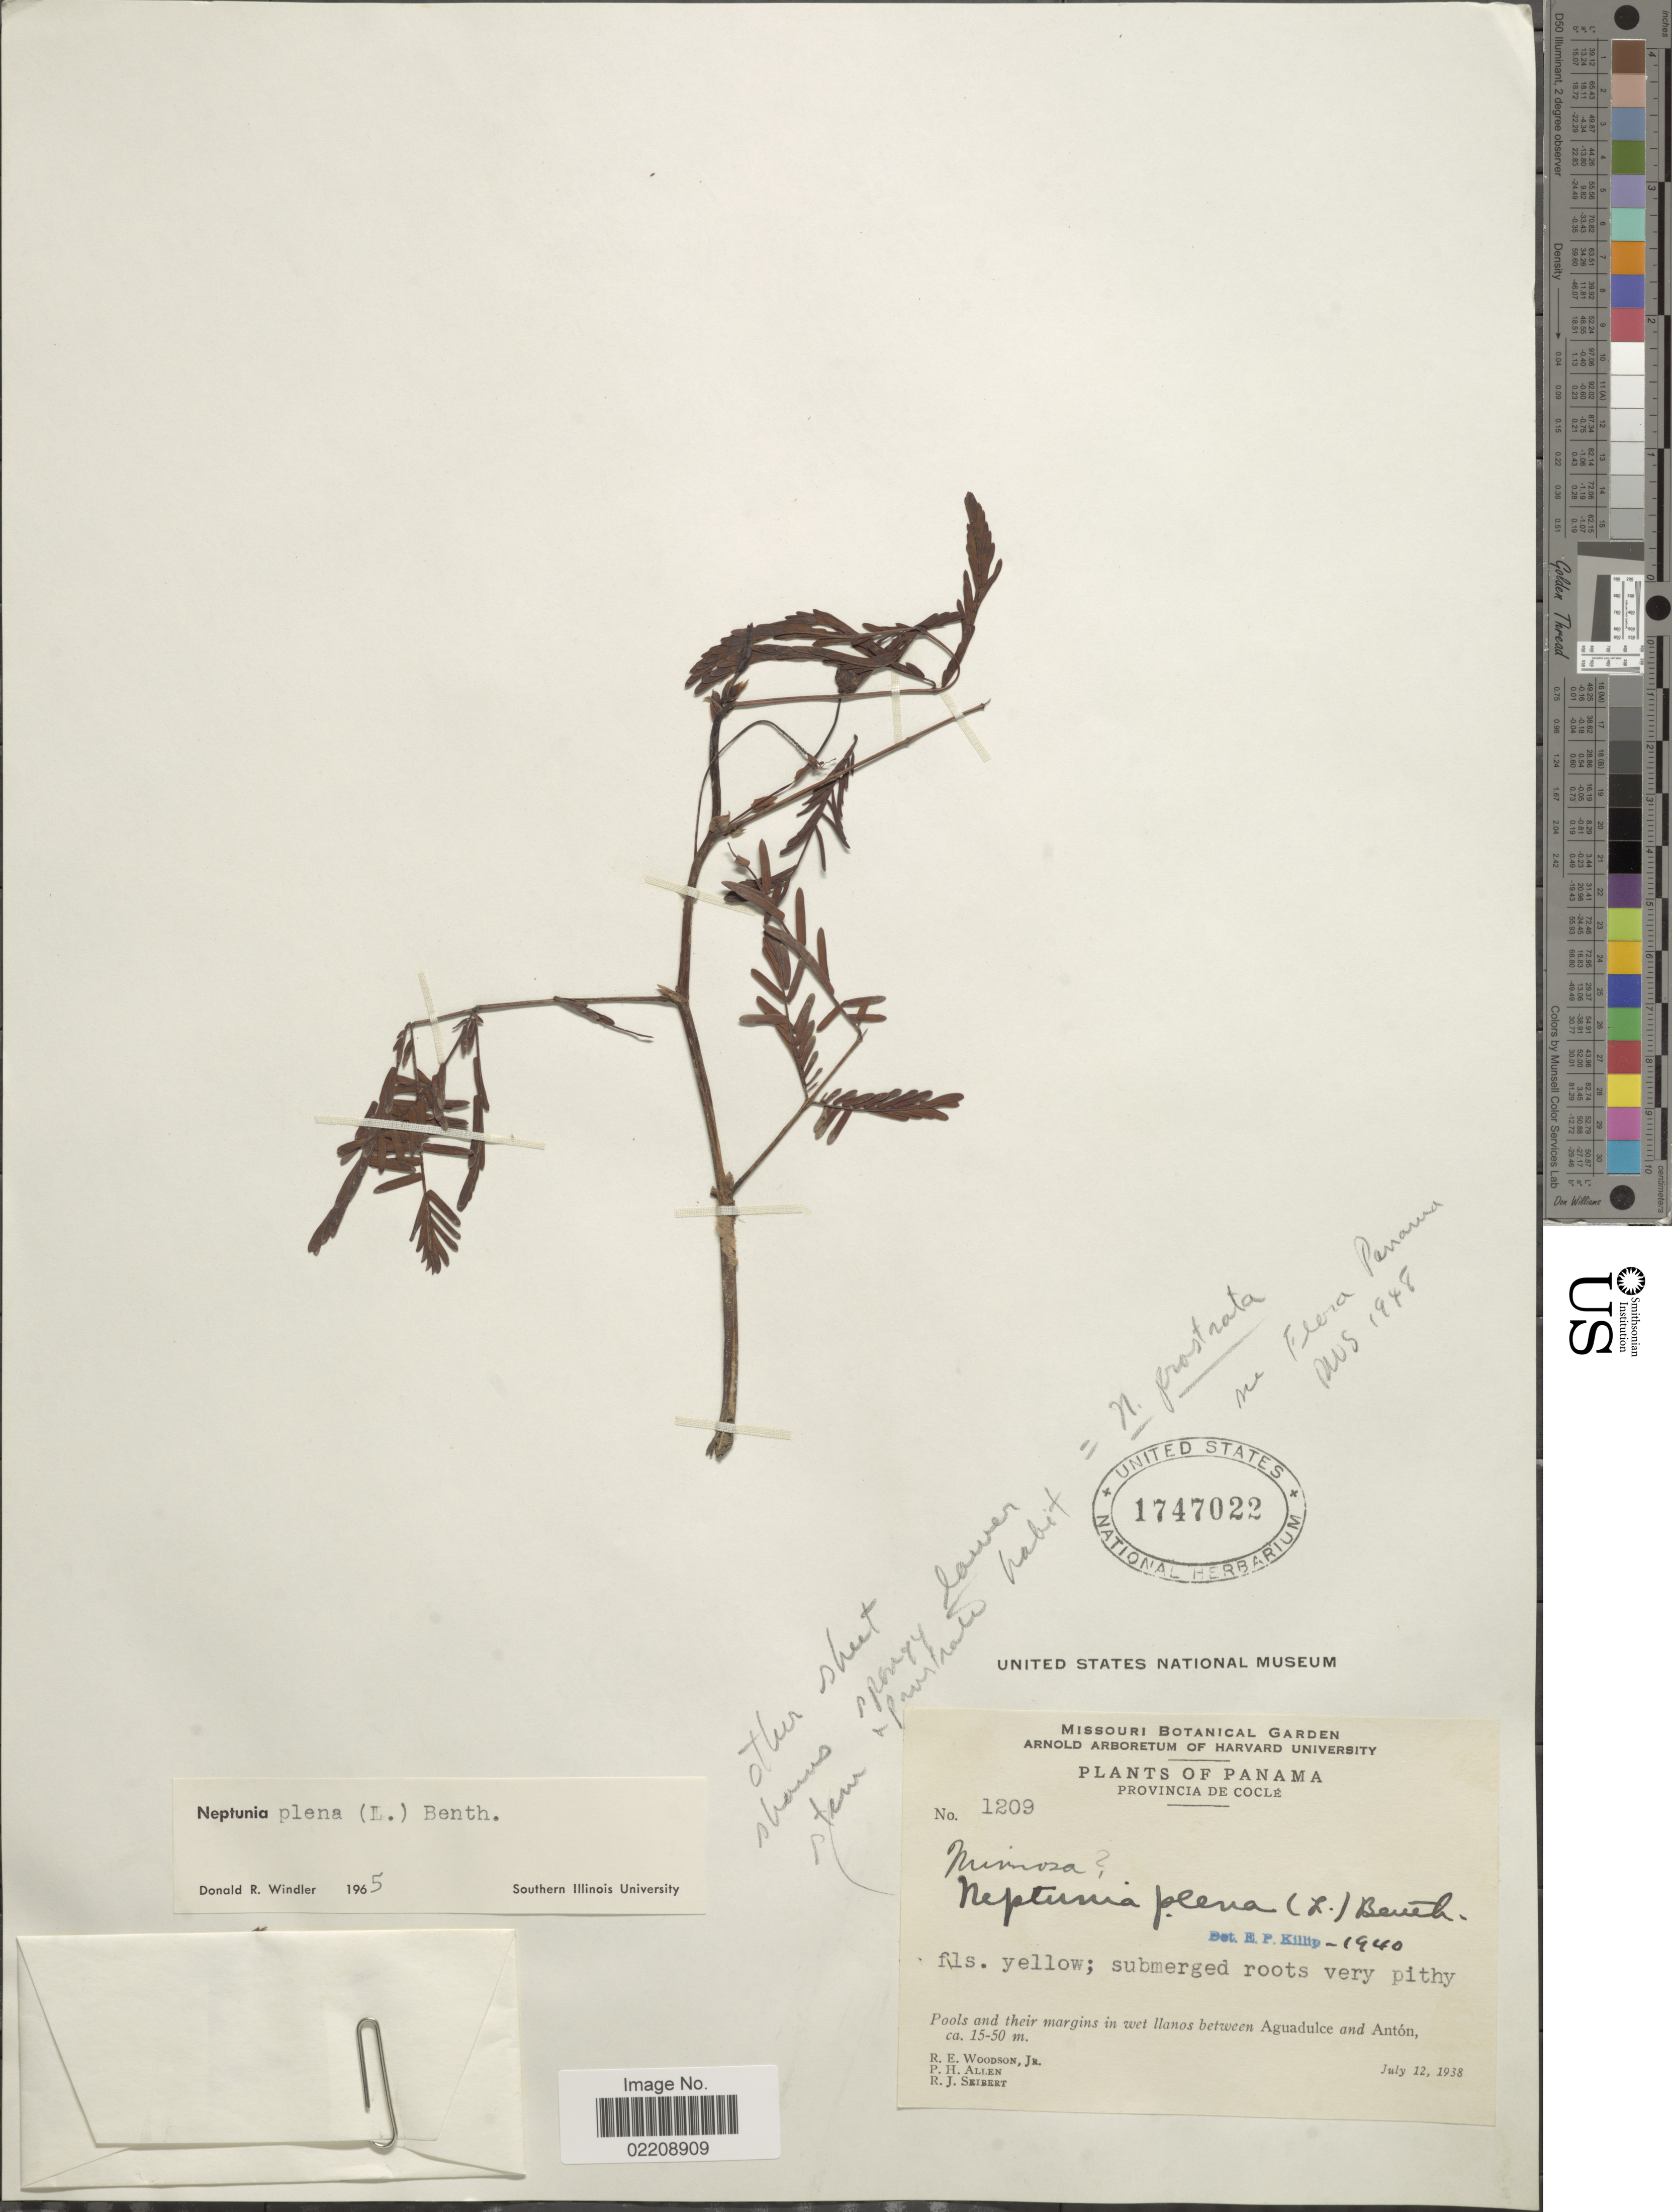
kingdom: Plantae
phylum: Tracheophyta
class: Magnoliopsida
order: Fabales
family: Fabaceae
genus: Neptunia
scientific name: Neptunia plena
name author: (L.) Benth.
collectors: R. E. Woodson, P. H. Allen & R. J. Seibert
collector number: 1209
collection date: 1938-07-12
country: Panama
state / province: Coclé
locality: Pools and their margins in wet Hanos between Aguaducle and Anton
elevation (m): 15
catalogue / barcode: US 1747022